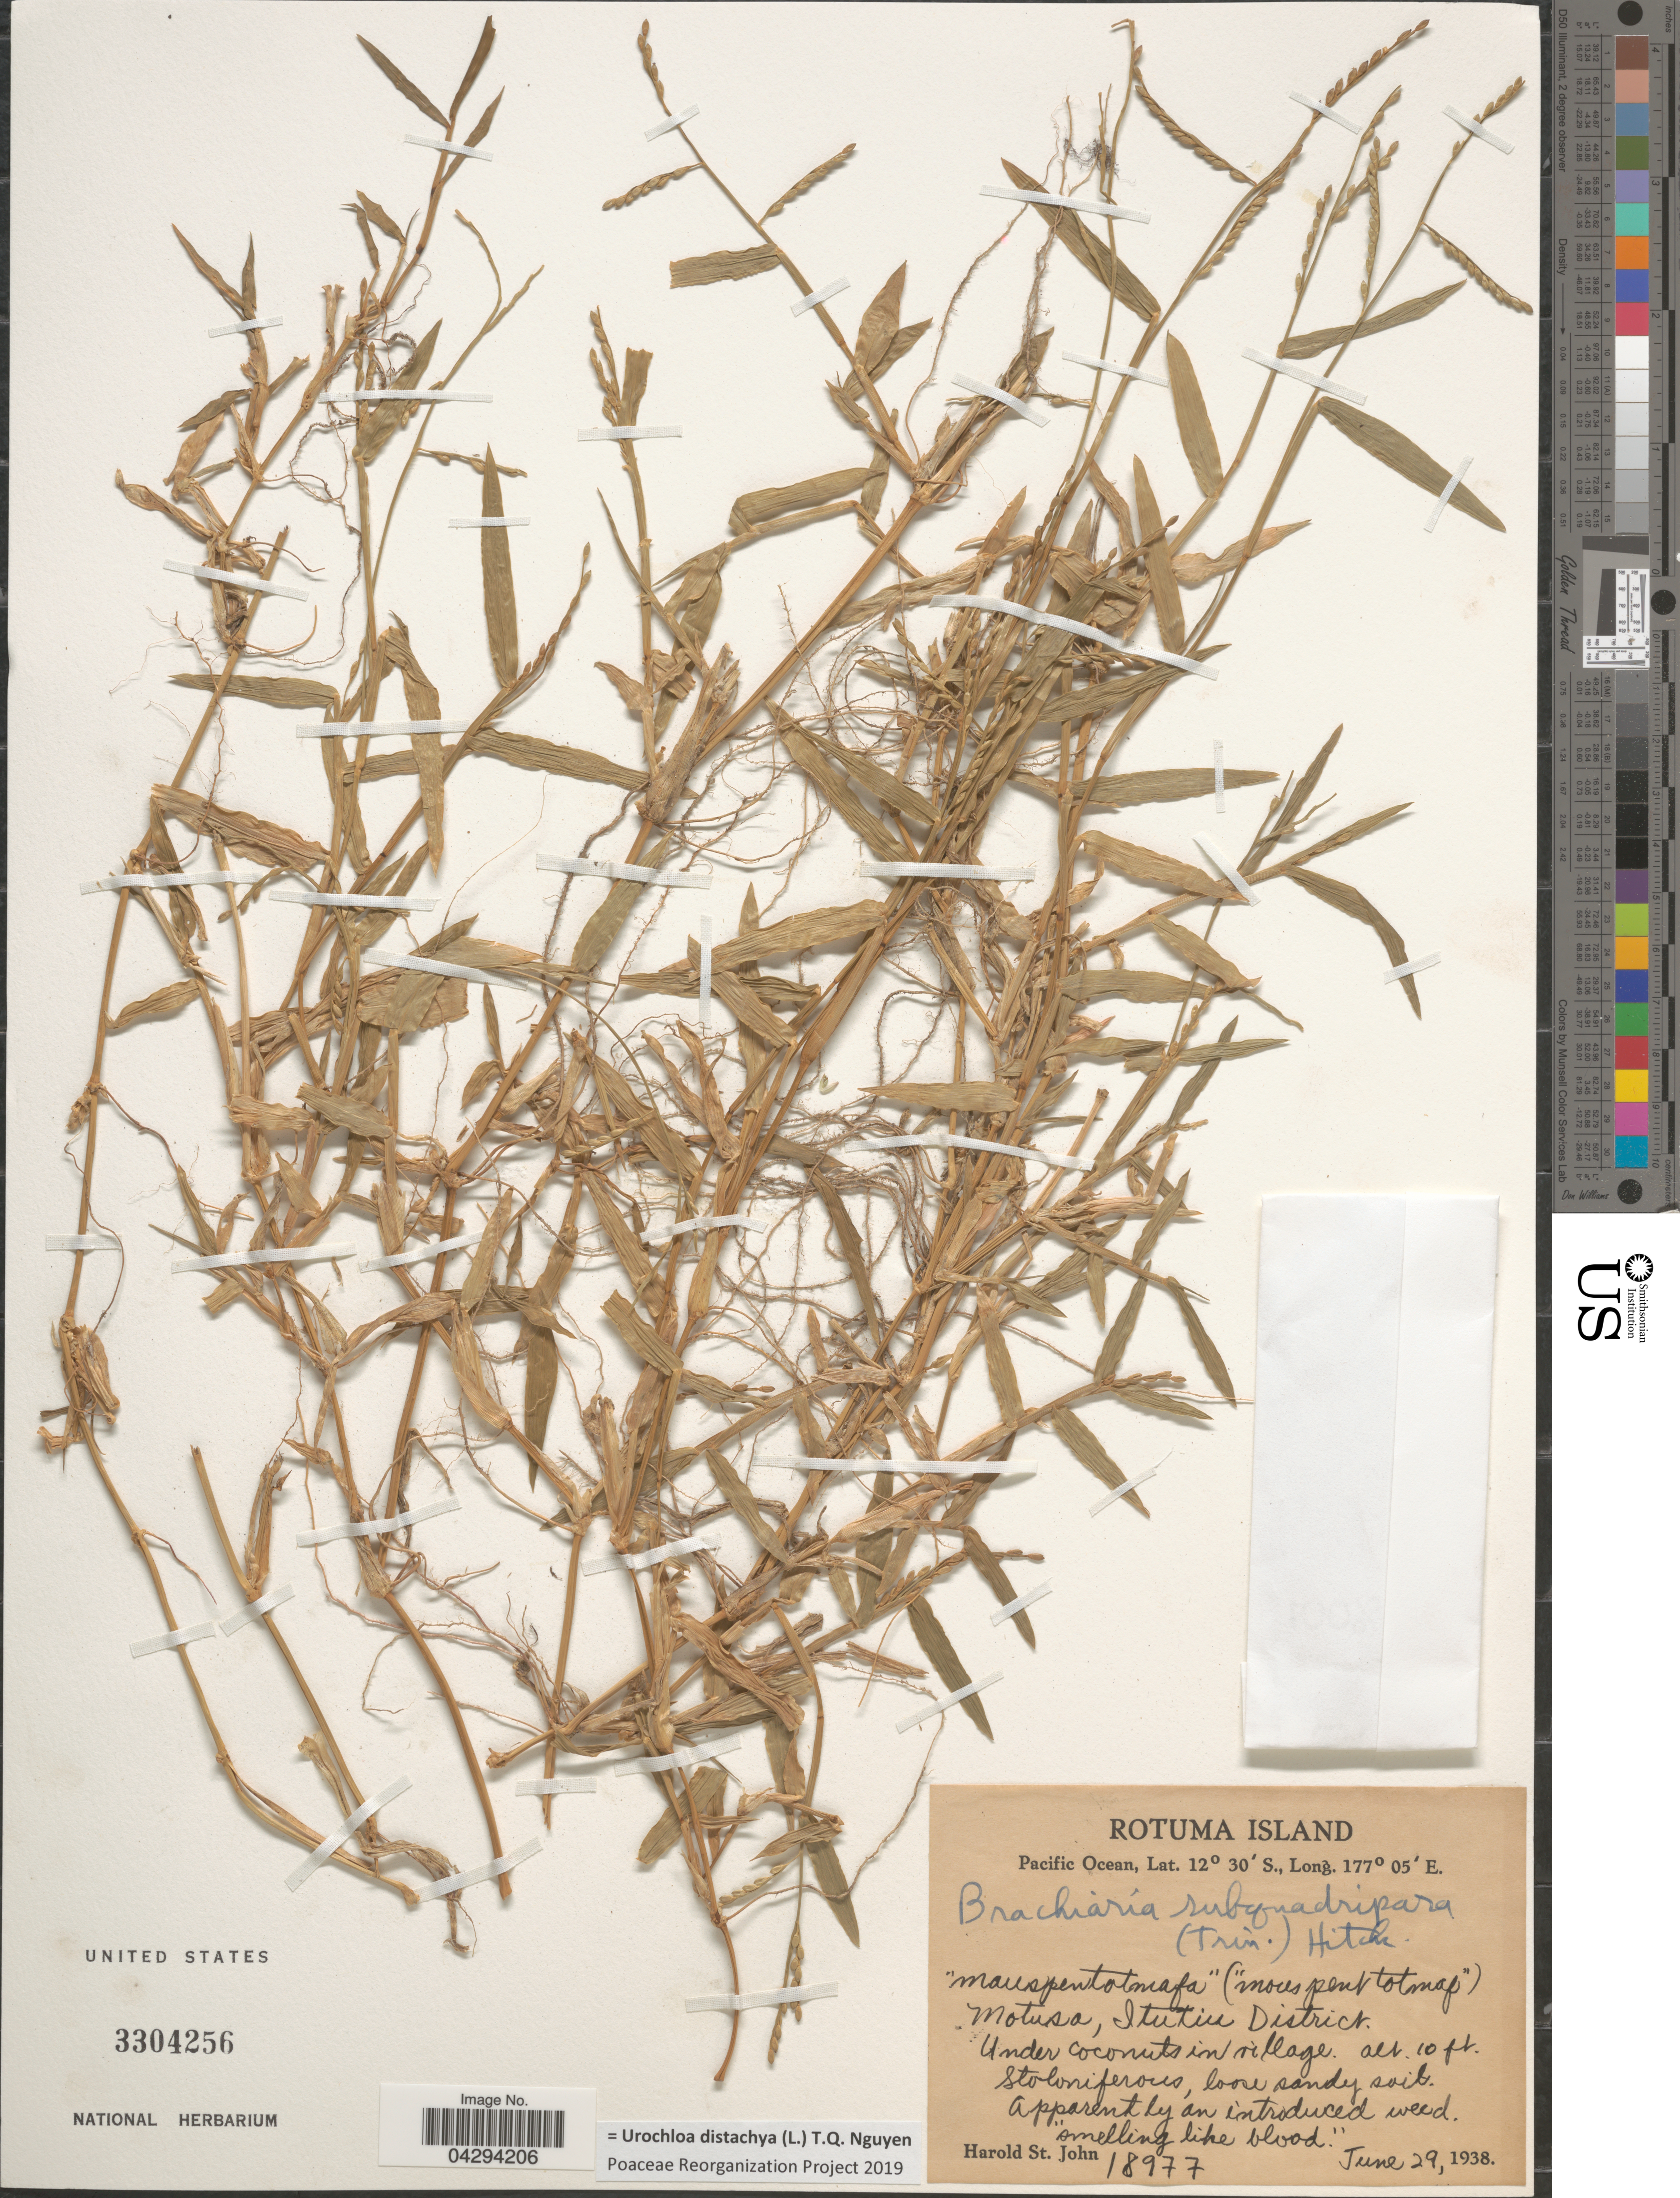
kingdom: Plantae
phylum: Tracheophyta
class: Liliopsida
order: Poales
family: Poaceae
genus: Urochloa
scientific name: Urochloa distachya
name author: (L.) T.Q. Nguyen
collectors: H. St. John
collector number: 18977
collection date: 1938-06-29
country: Fiji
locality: Rotuma Island. Pacific Ocean. Motusa, Itutiu District.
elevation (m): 3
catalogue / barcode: US 3304256